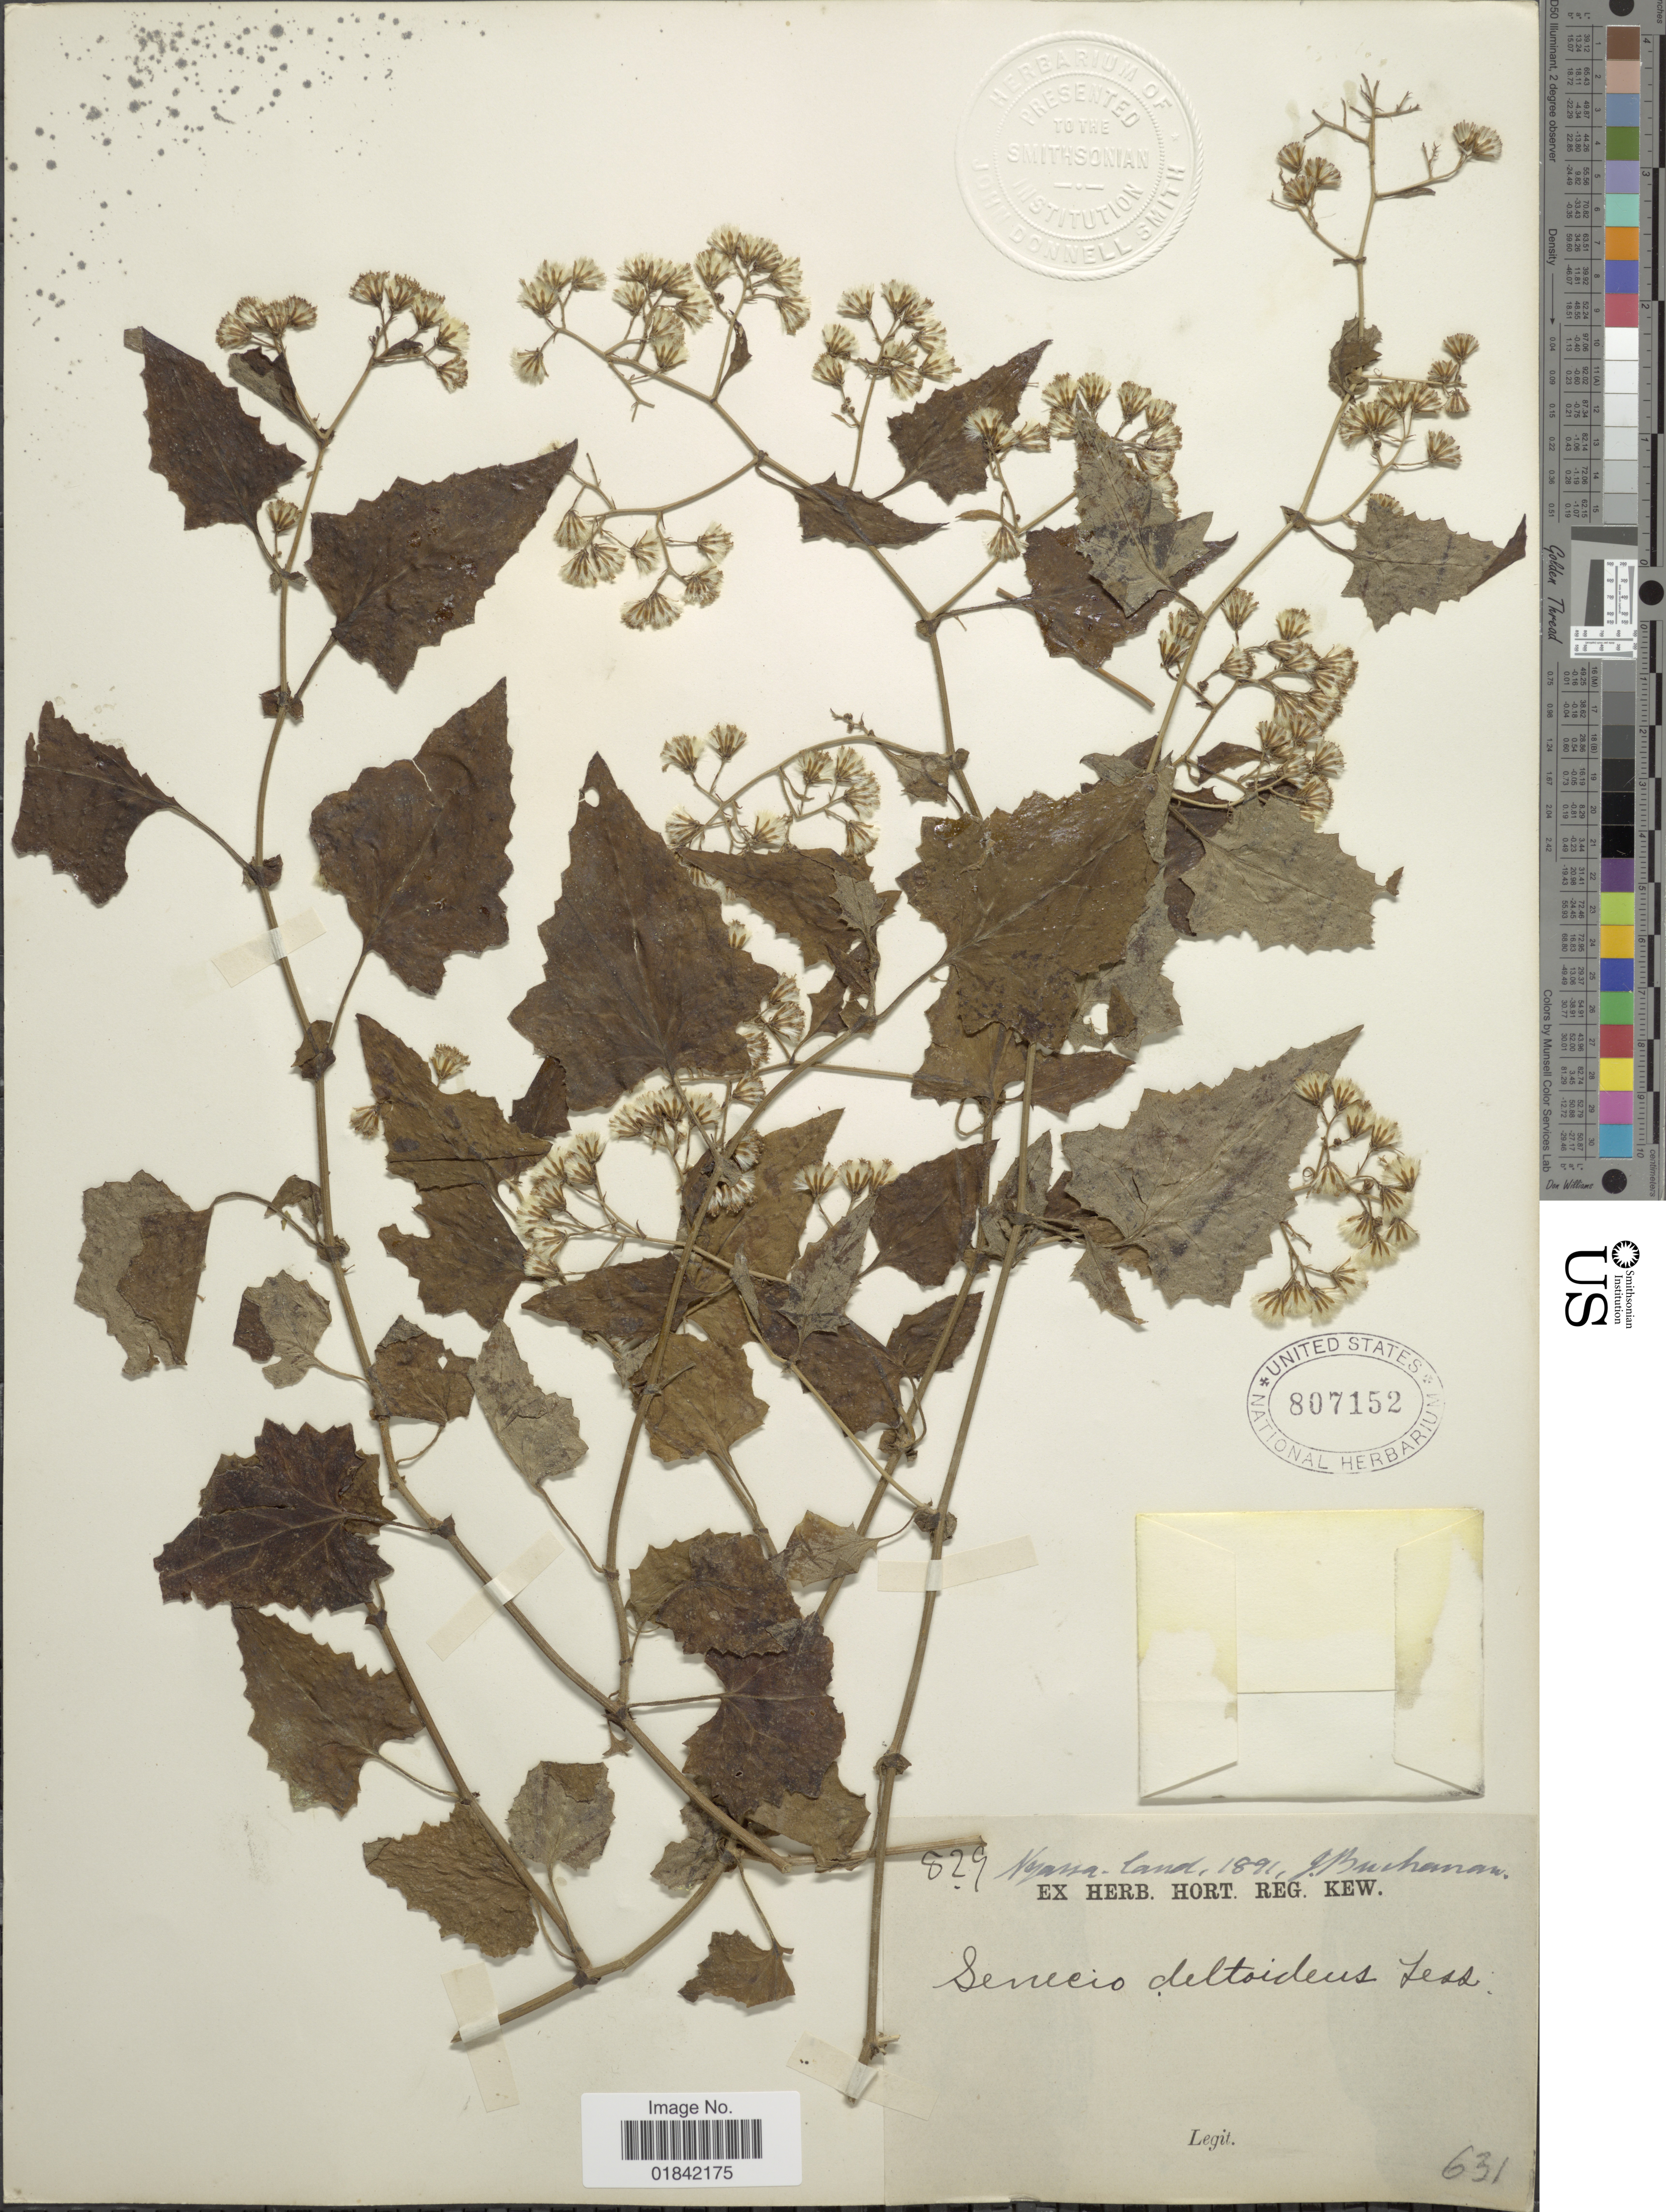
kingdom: Plantae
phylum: Tracheophyta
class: Magnoliopsida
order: Asterales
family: Asteraceae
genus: Senecio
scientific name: Senecio deltoideus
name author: Less.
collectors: J. Buchanan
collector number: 829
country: Malawi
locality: Nyassa-land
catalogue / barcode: US 807152